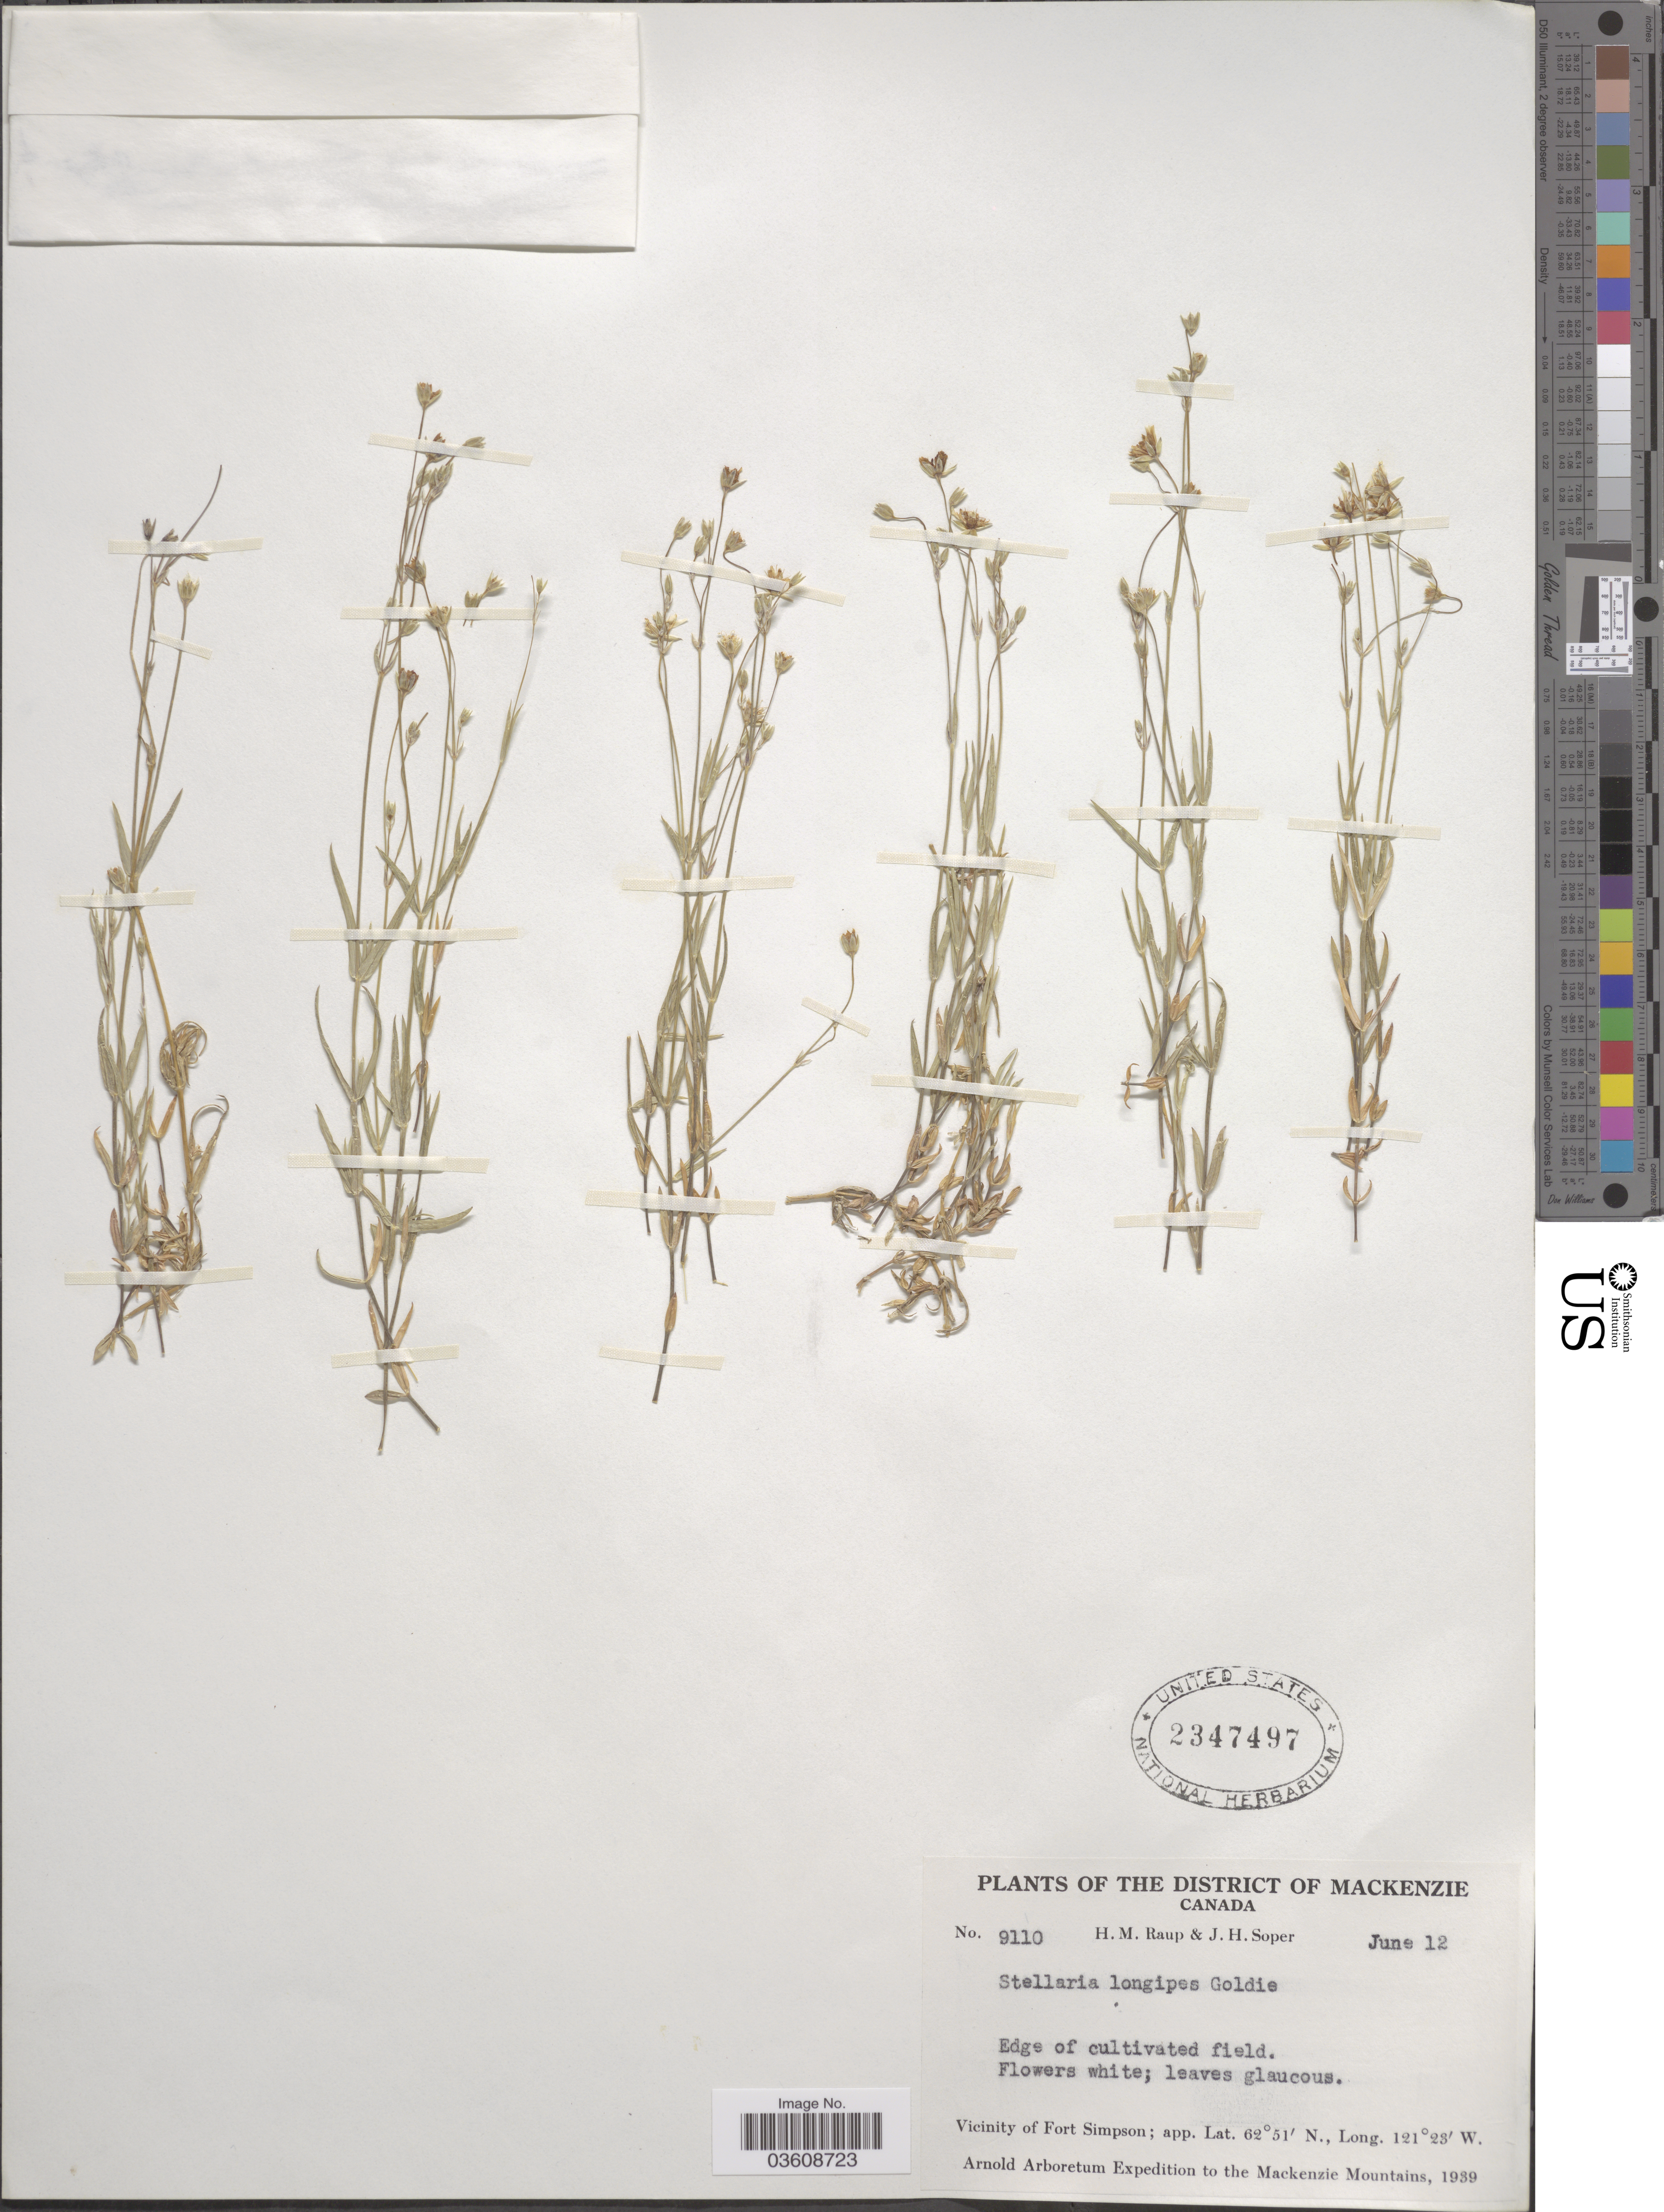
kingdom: Plantae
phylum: Tracheophyta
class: Magnoliopsida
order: Caryophyllales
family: Caryophyllaceae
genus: Stellaria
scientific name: Stellaria longipes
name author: Goldie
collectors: H. Raup & J. H. Soper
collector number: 9110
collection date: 1939-06-12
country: Canada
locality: The District of Mackenzie. Vicinity of Fort Simpson. Mackenzie Mountains.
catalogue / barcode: US 2347497